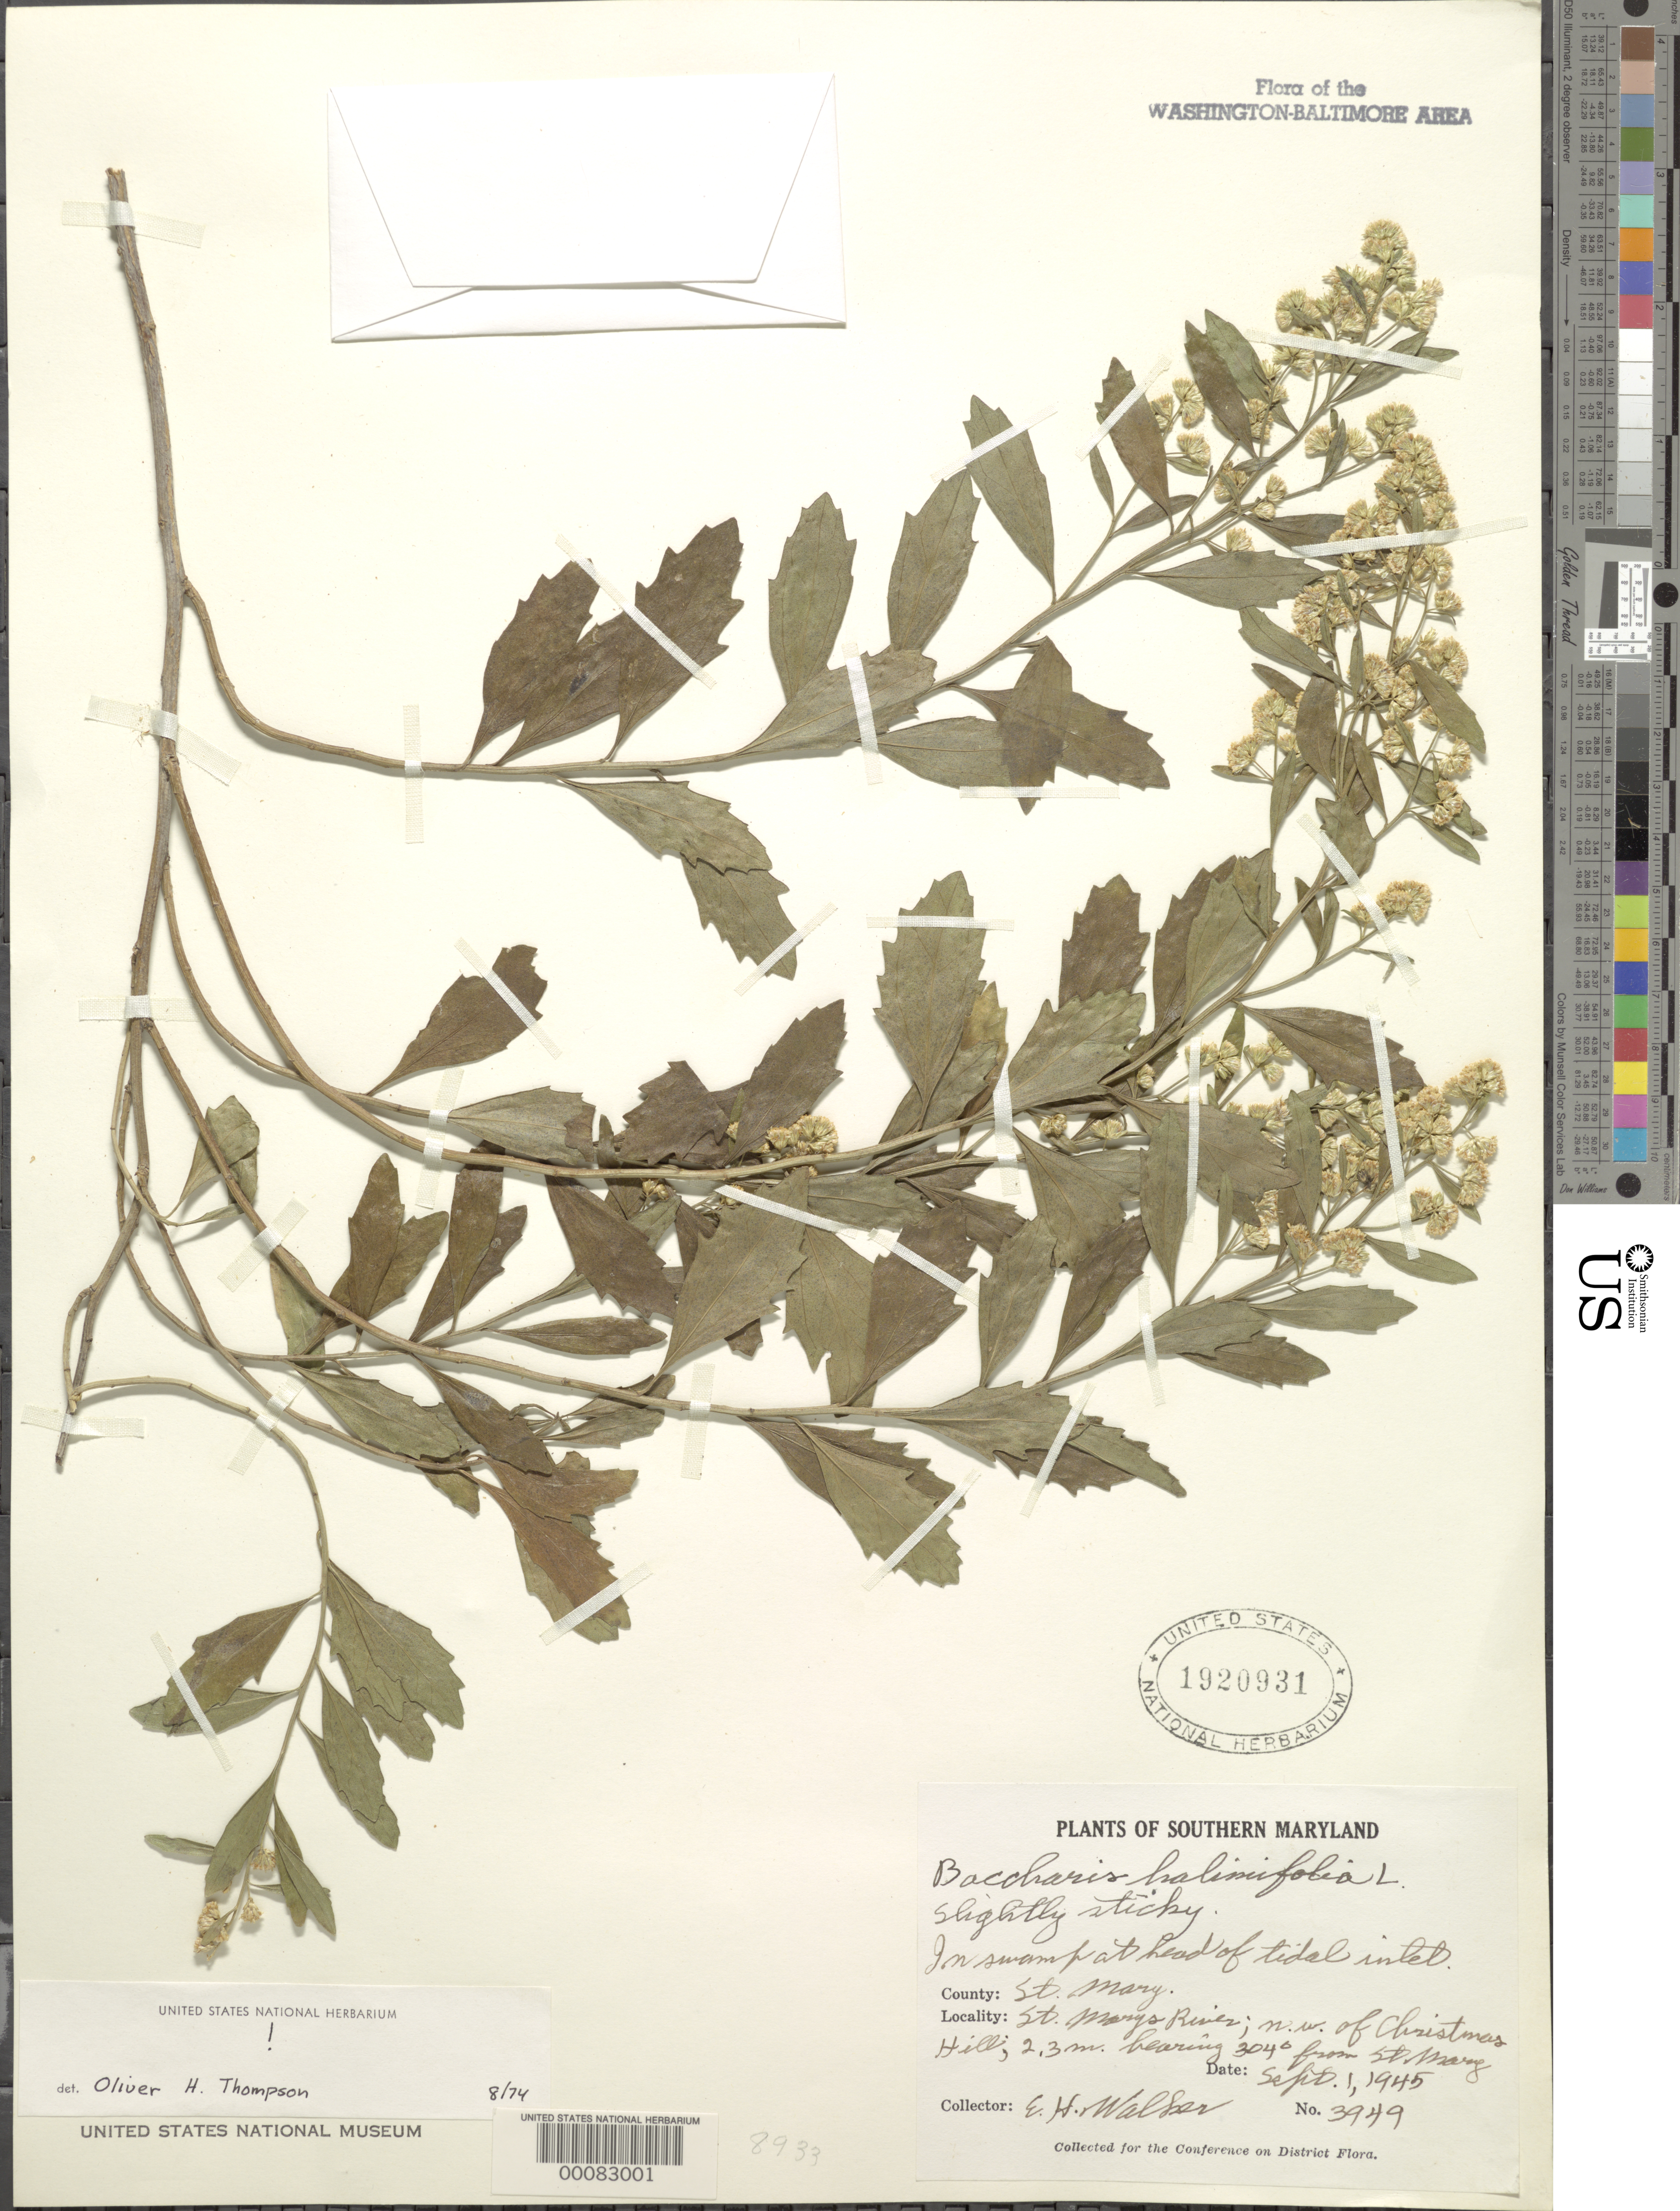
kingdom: Plantae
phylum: Tracheophyta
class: Magnoliopsida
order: Asterales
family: Asteraceae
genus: Baccharis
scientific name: Baccharis halimifolia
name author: L.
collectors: E. H. Walker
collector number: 3949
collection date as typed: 01 Sep 1945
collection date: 1945-09-01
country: United States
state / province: Maryland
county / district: St. Mary's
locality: St. Marys River NW of Christmas Hill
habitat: Swamp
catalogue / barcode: US 1920931